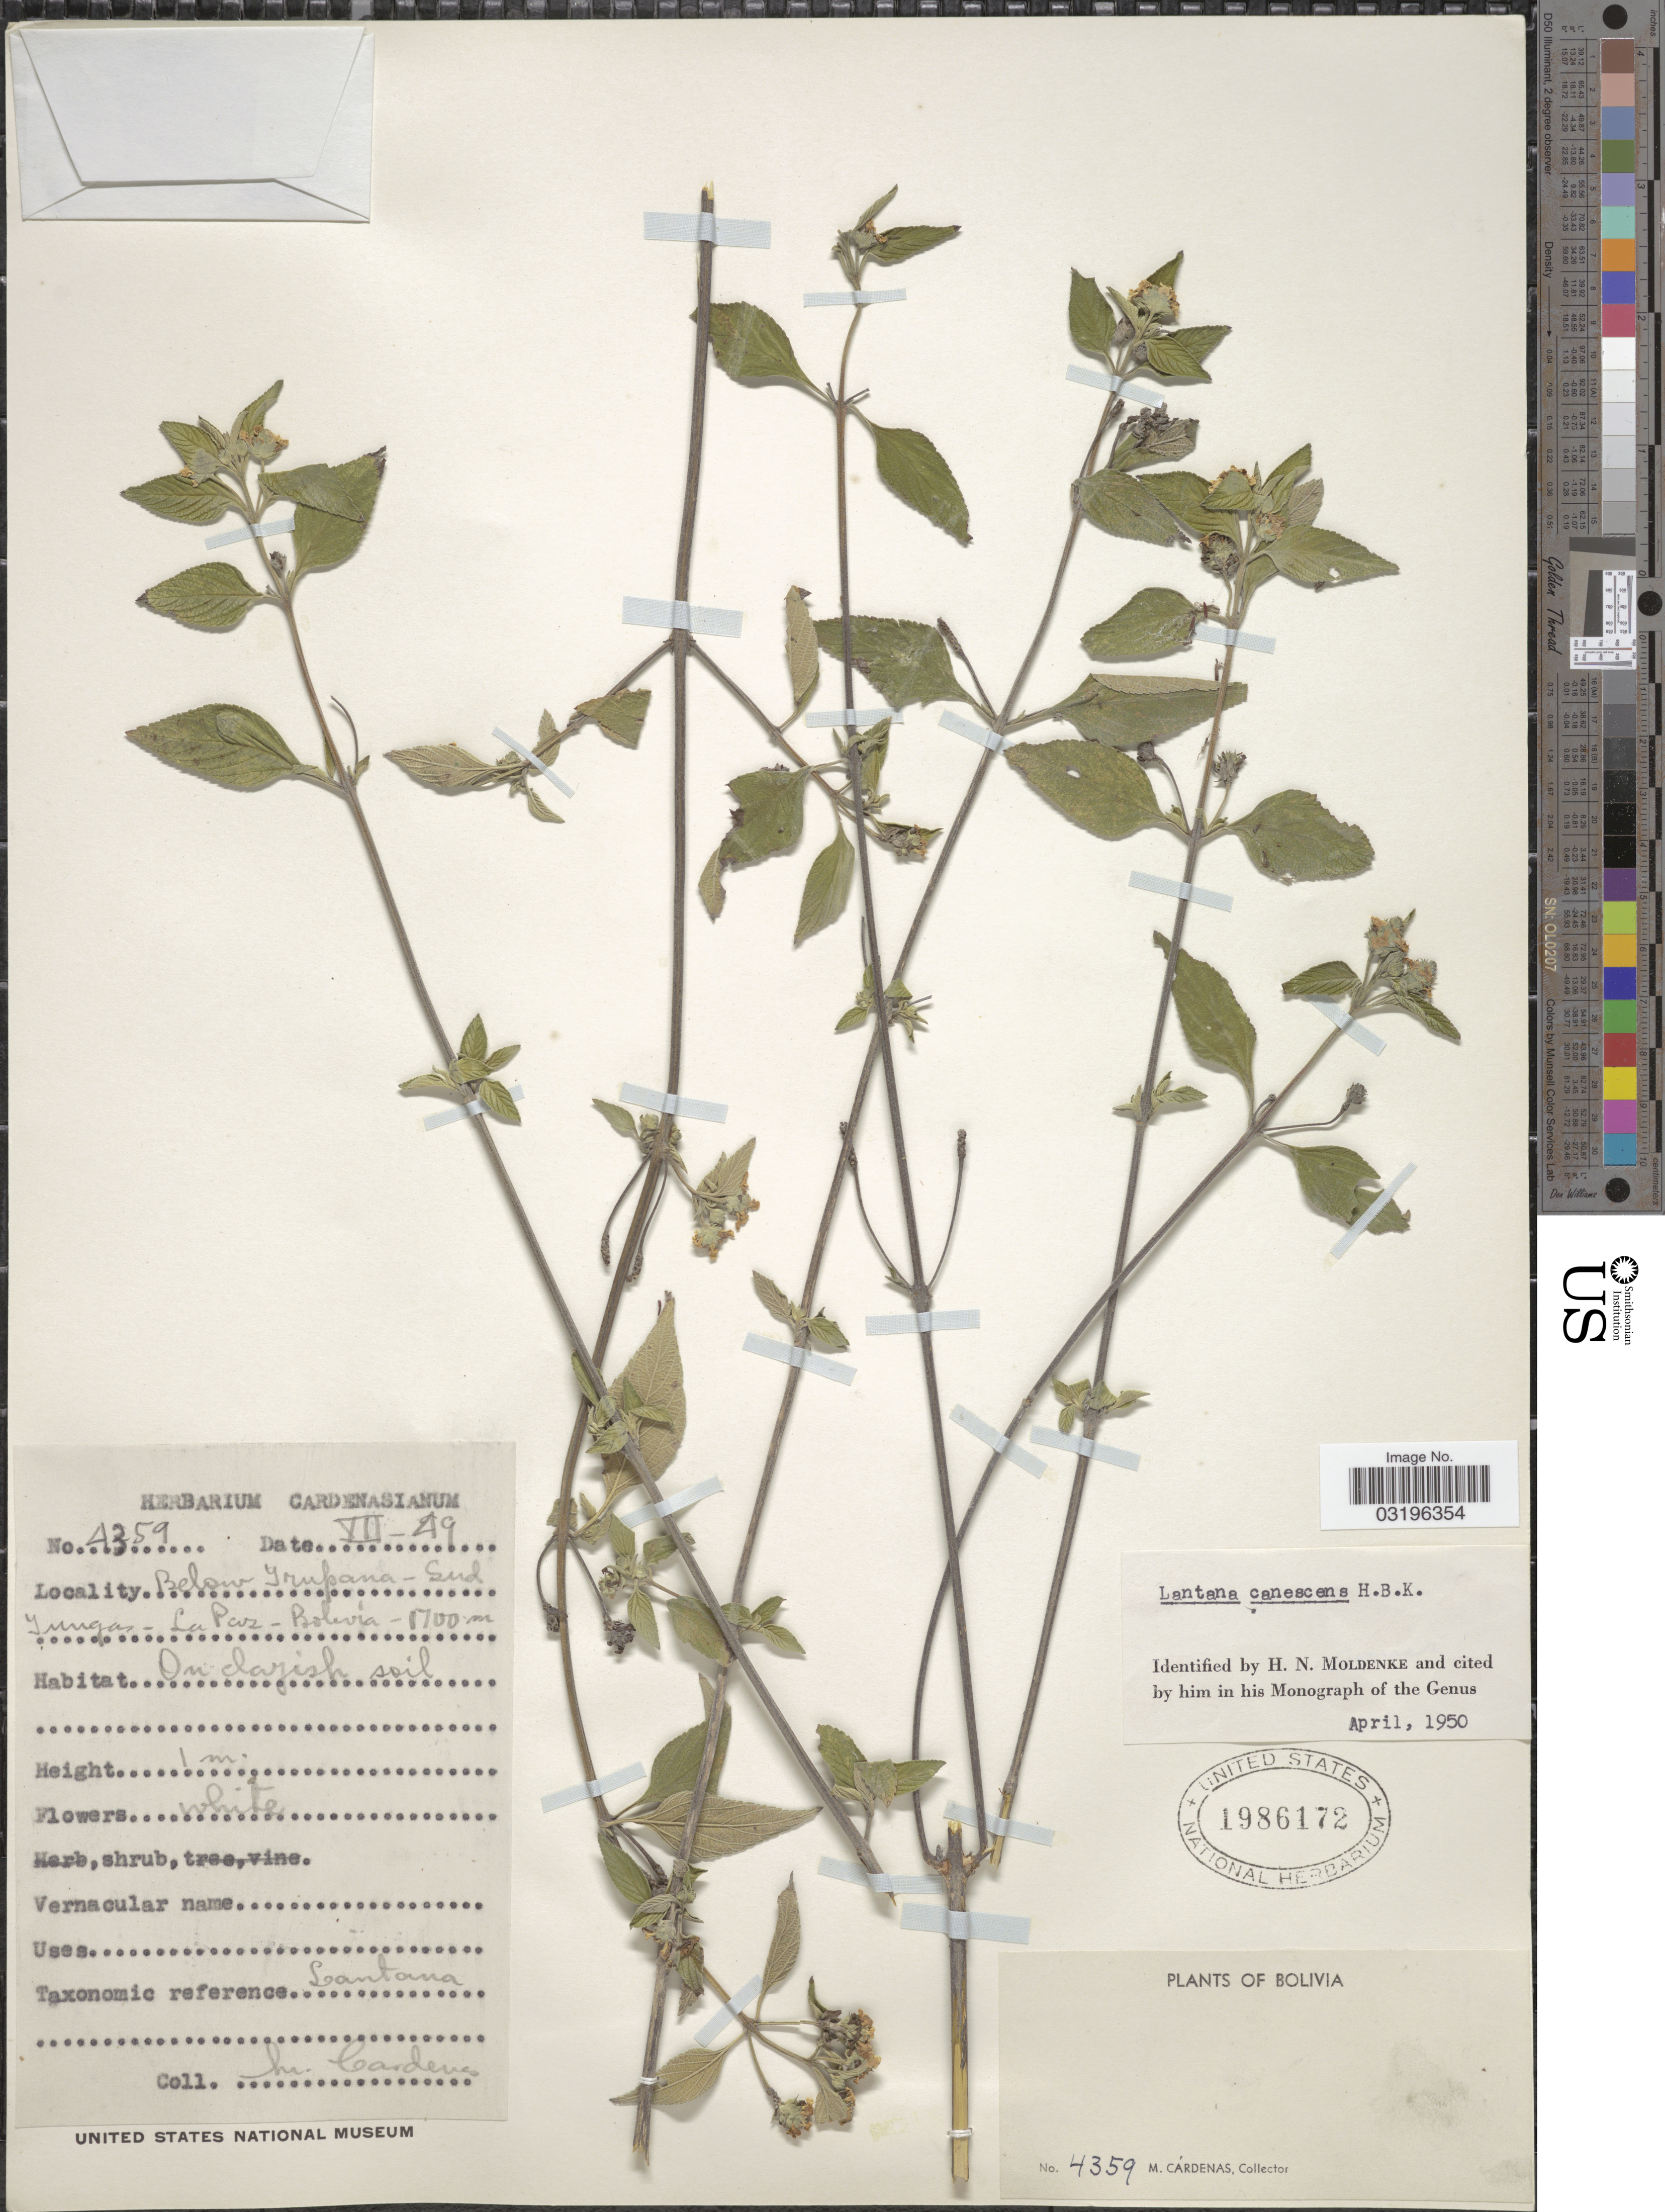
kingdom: Plantae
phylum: Tracheophyta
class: Magnoliopsida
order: Lamiales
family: Verbenaceae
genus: Lantana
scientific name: Lantana canescens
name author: Kunth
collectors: M. Cárdenas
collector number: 4359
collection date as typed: Transcribed d/m/y: /7/49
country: Bolivia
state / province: La Paz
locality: Below Yrupana - Sud Yungas.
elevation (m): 1700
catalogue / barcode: US 1986172